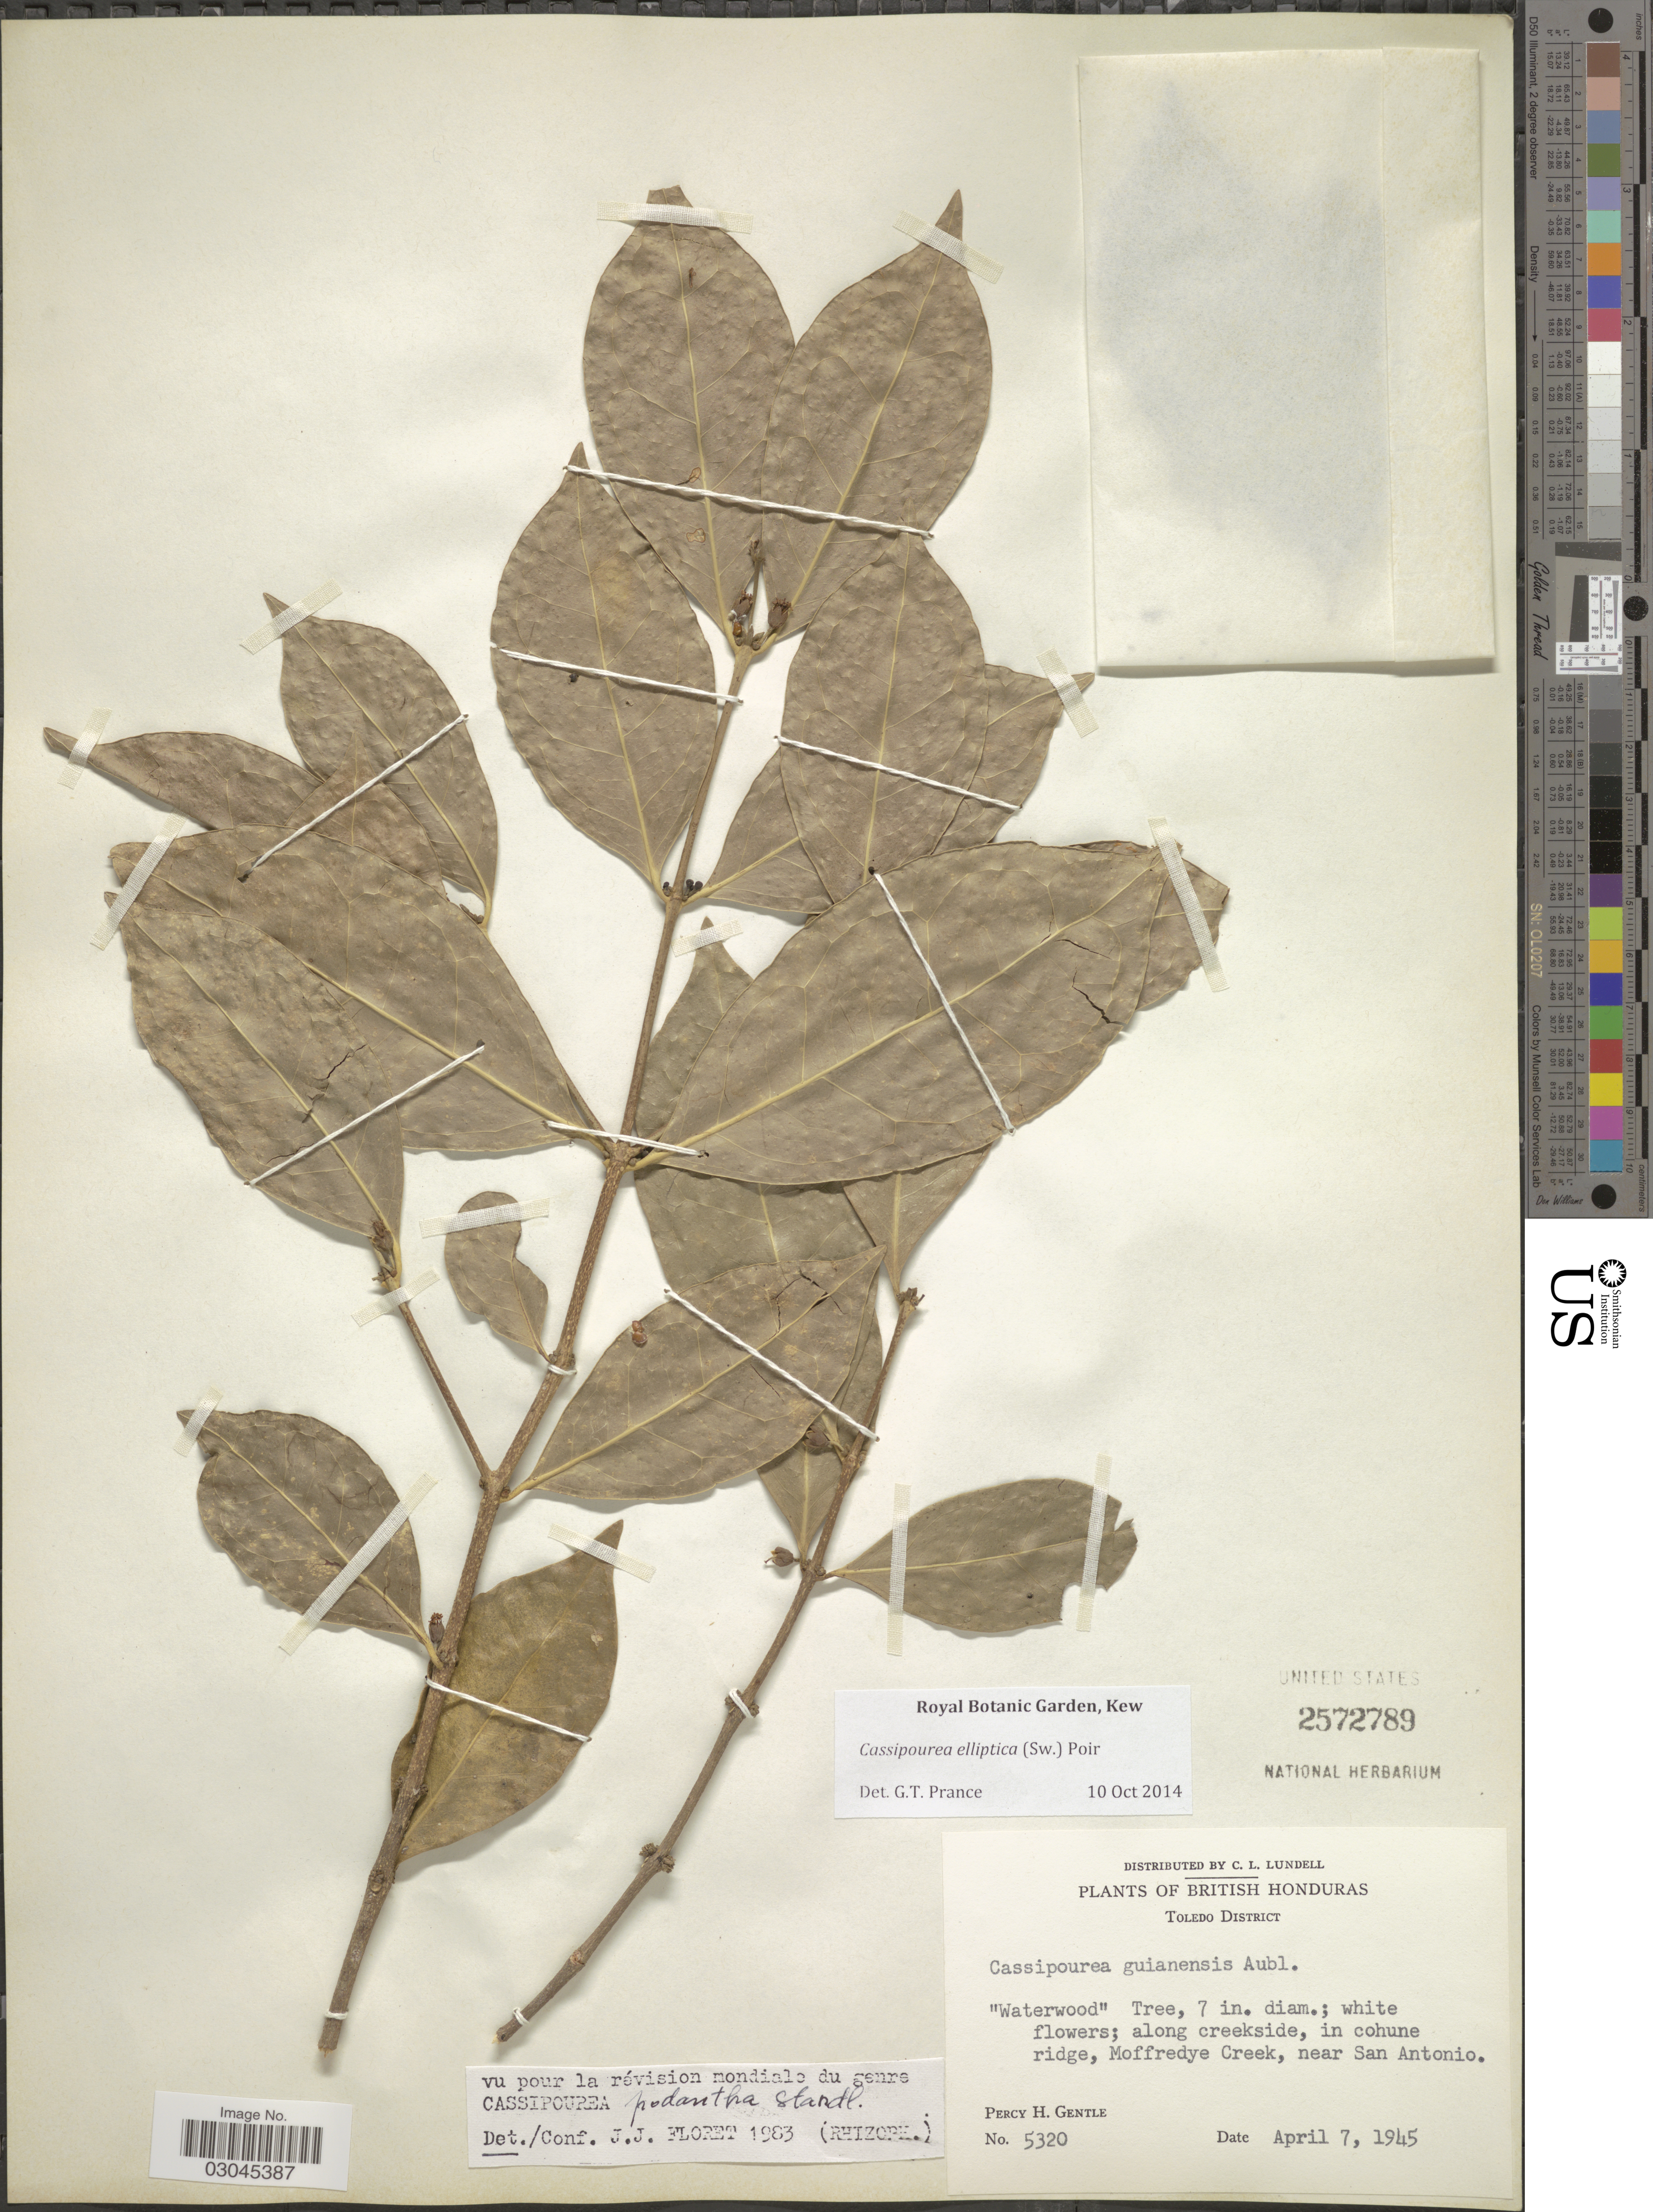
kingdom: Plantae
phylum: Tracheophyta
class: Magnoliopsida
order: Malpighiales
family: Rhizophoraceae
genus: Cassipourea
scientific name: Cassipourea elliptica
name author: (Sw.) Poir.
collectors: P. H. Gentle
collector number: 5320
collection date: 1945-04-07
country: Belize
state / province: Toledo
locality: British Honduras. Toledo District. "Waterwood"; along creekside, in cohune ridge, Moffredye Creek, near San Antonio.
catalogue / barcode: US 2572789